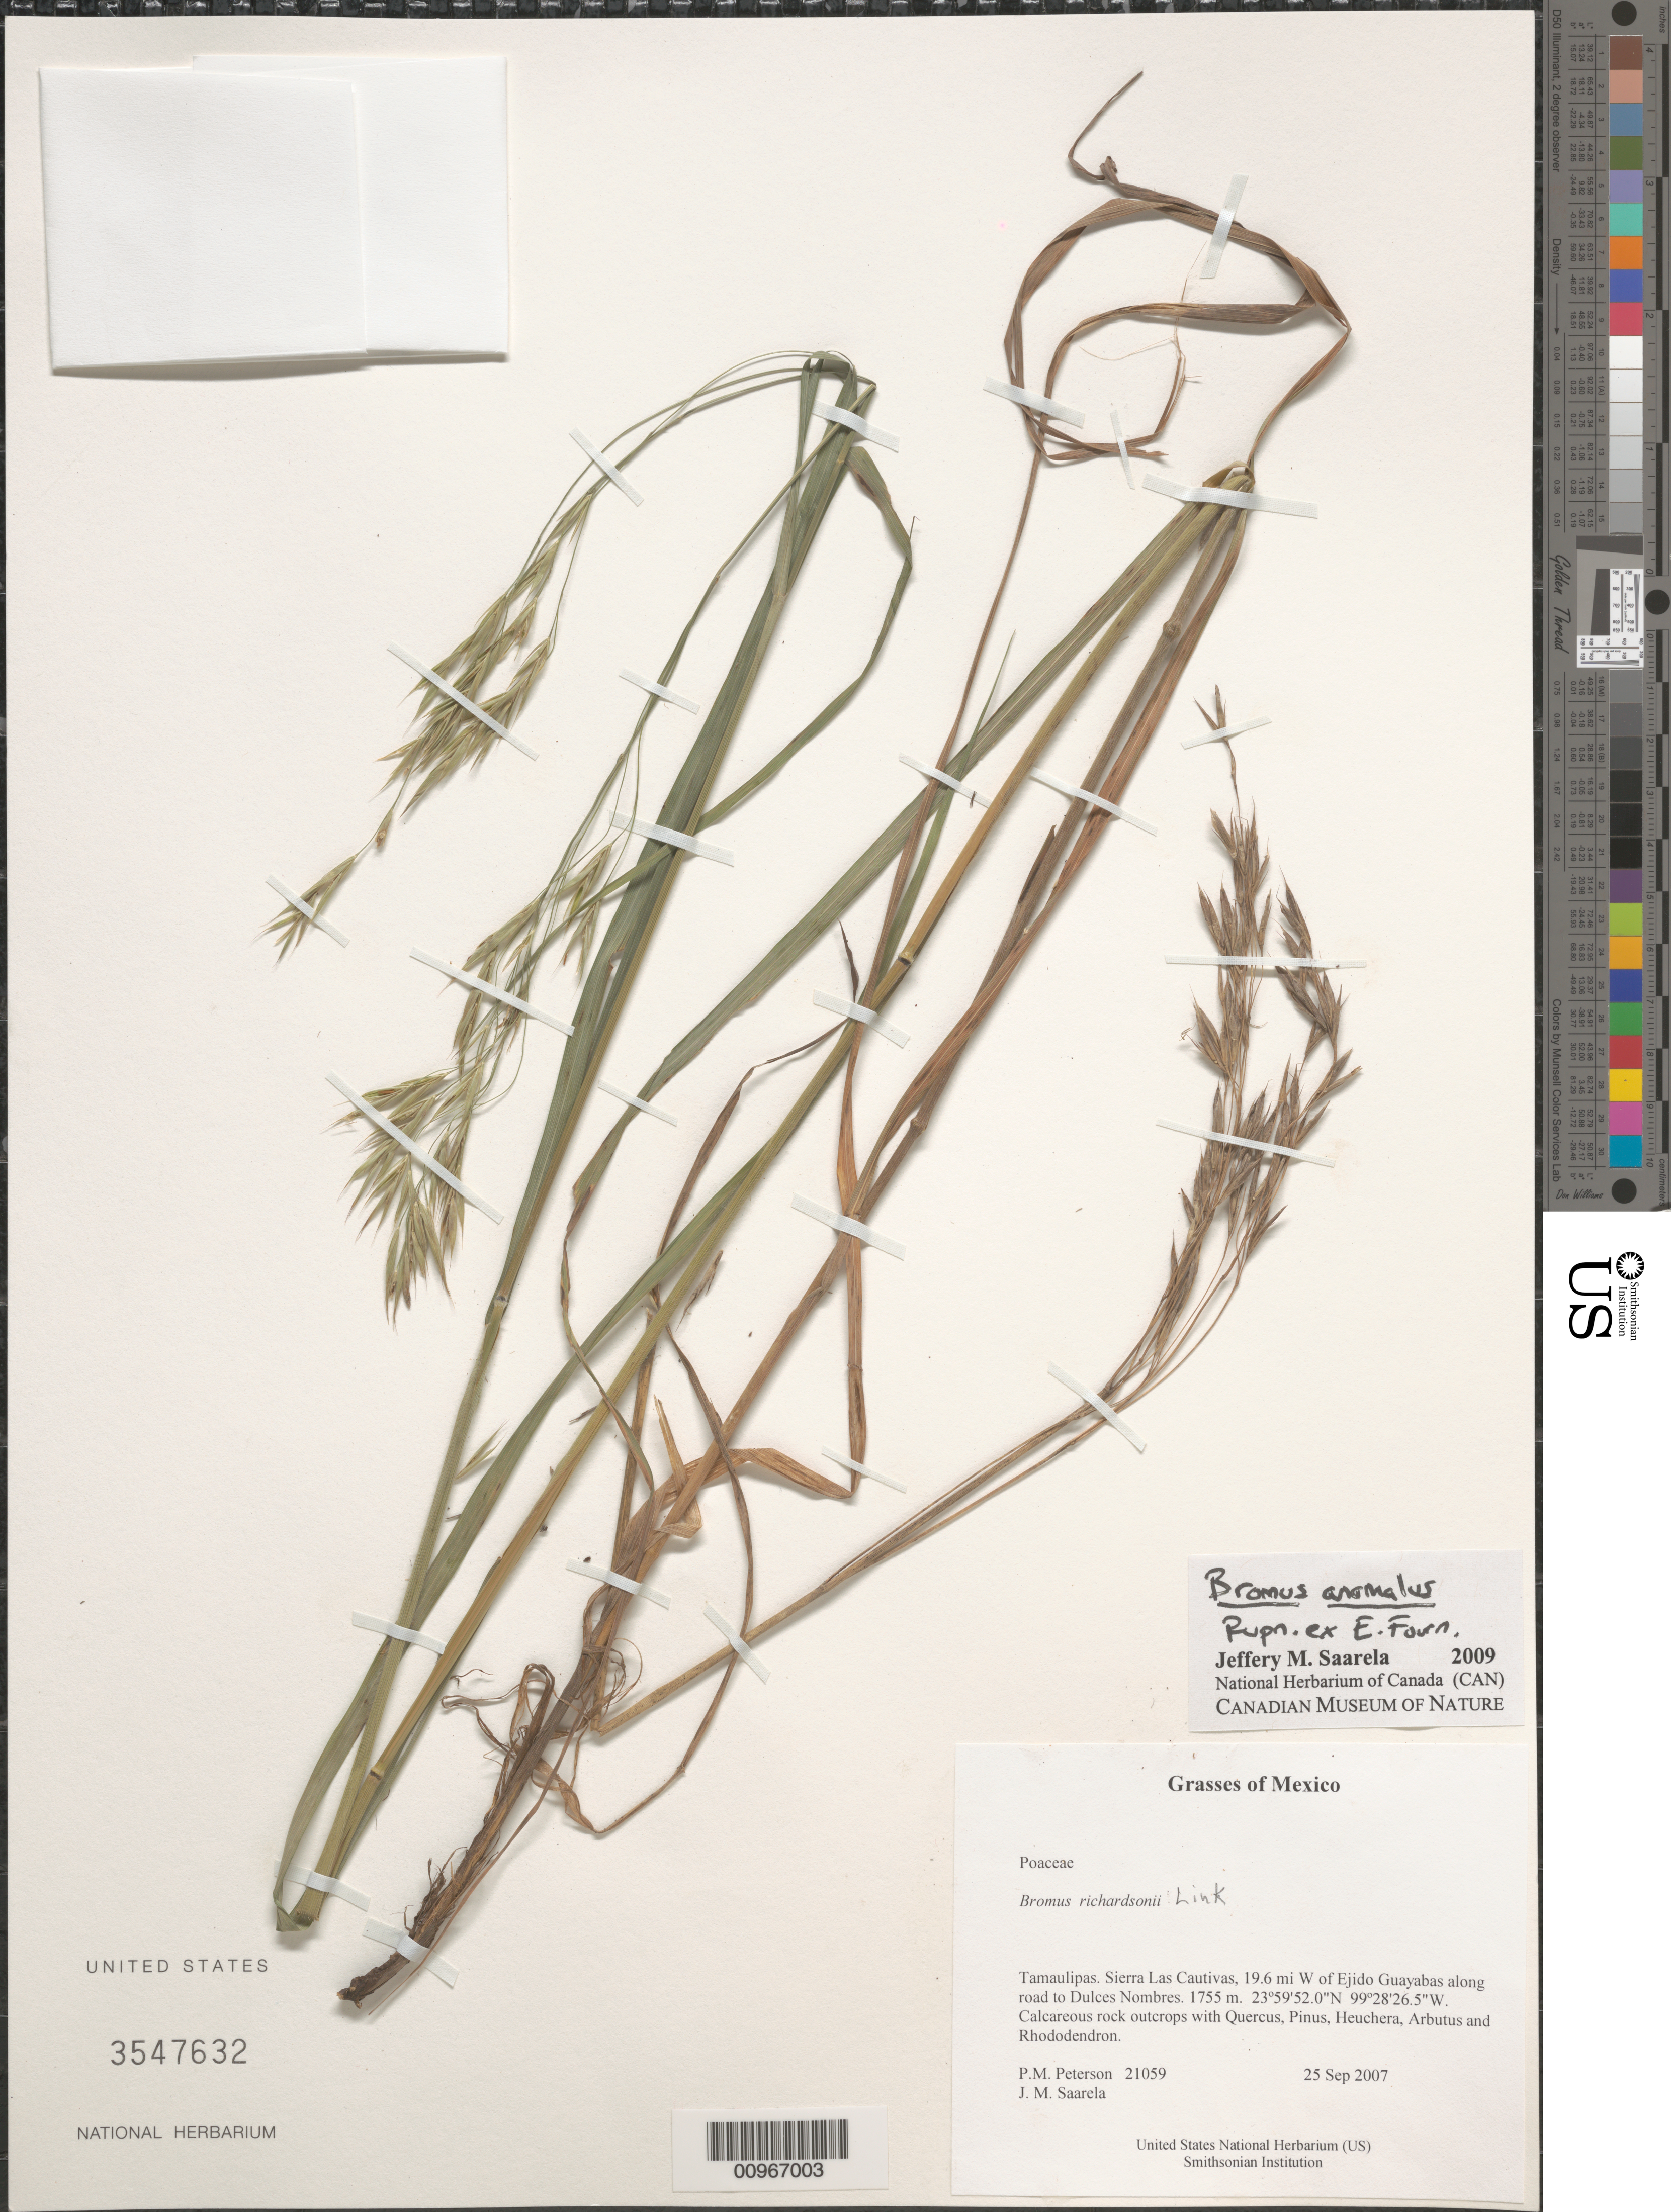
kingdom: Plantae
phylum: Tracheophyta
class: Liliopsida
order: Poales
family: Poaceae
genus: Bromus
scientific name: Bromus anomalus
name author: Rupr. ex E. Fourn.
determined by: Saarela, J. M., (CAN), Canadian Museum of Nature (CANADA)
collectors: P. M. Peterson & J. Saarela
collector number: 21059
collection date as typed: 25 Sep 2007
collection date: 2007-09-25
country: Mexico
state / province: Tamaulipas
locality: Sierra Las Cautivas, 19.6 mi W of Ejido Guayabas along road to Dulces Nombres.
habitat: Calcareous rock outcrops with Quercus, Pinus, Heuchera, Arbutus and Rhododendron.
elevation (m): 1755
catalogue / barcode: US 3547632